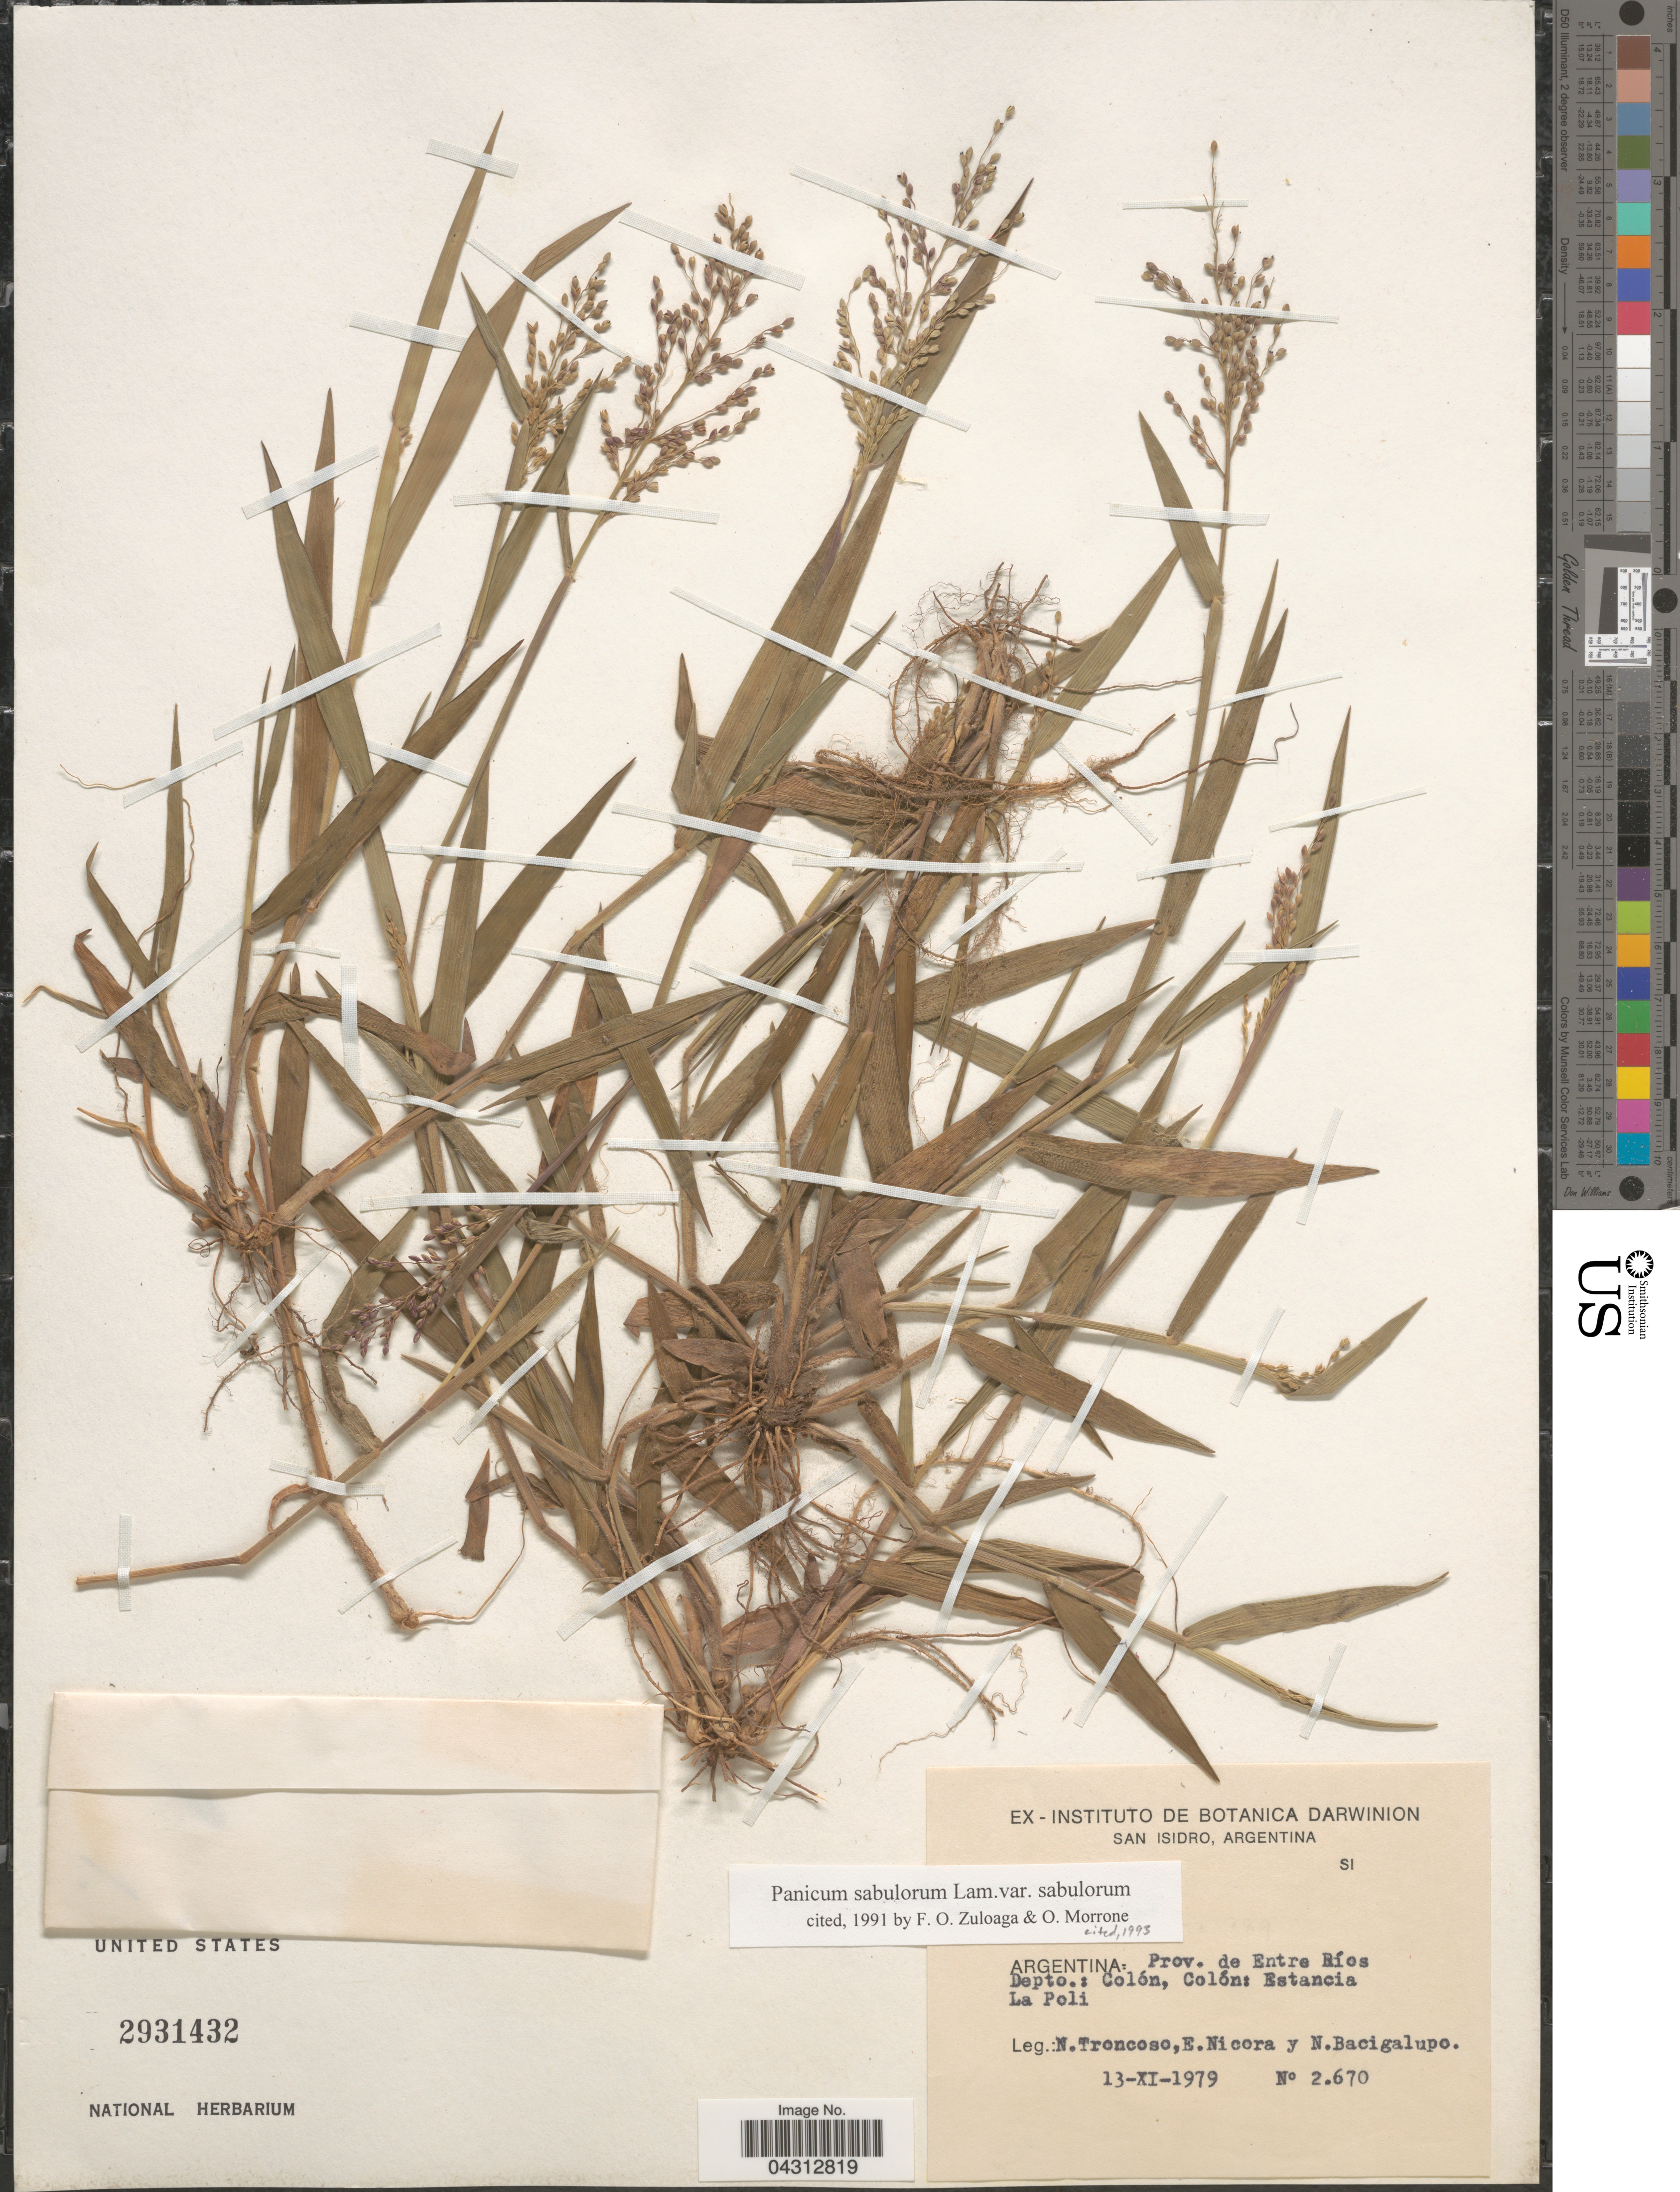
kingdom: Plantae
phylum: Tracheophyta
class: Liliopsida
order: Poales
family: Poaceae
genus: Dichanthelium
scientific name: Dichanthelium sabulorum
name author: (Lam.) Gould & C.A. Clark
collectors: N. Troncoso, E. Nicora & N. M. Bacigalupo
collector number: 2670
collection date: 1979-11-13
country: Argentina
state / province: Entre Rios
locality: Argentina: Depto.: Colón: Estancia La Poli.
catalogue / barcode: US 2931432